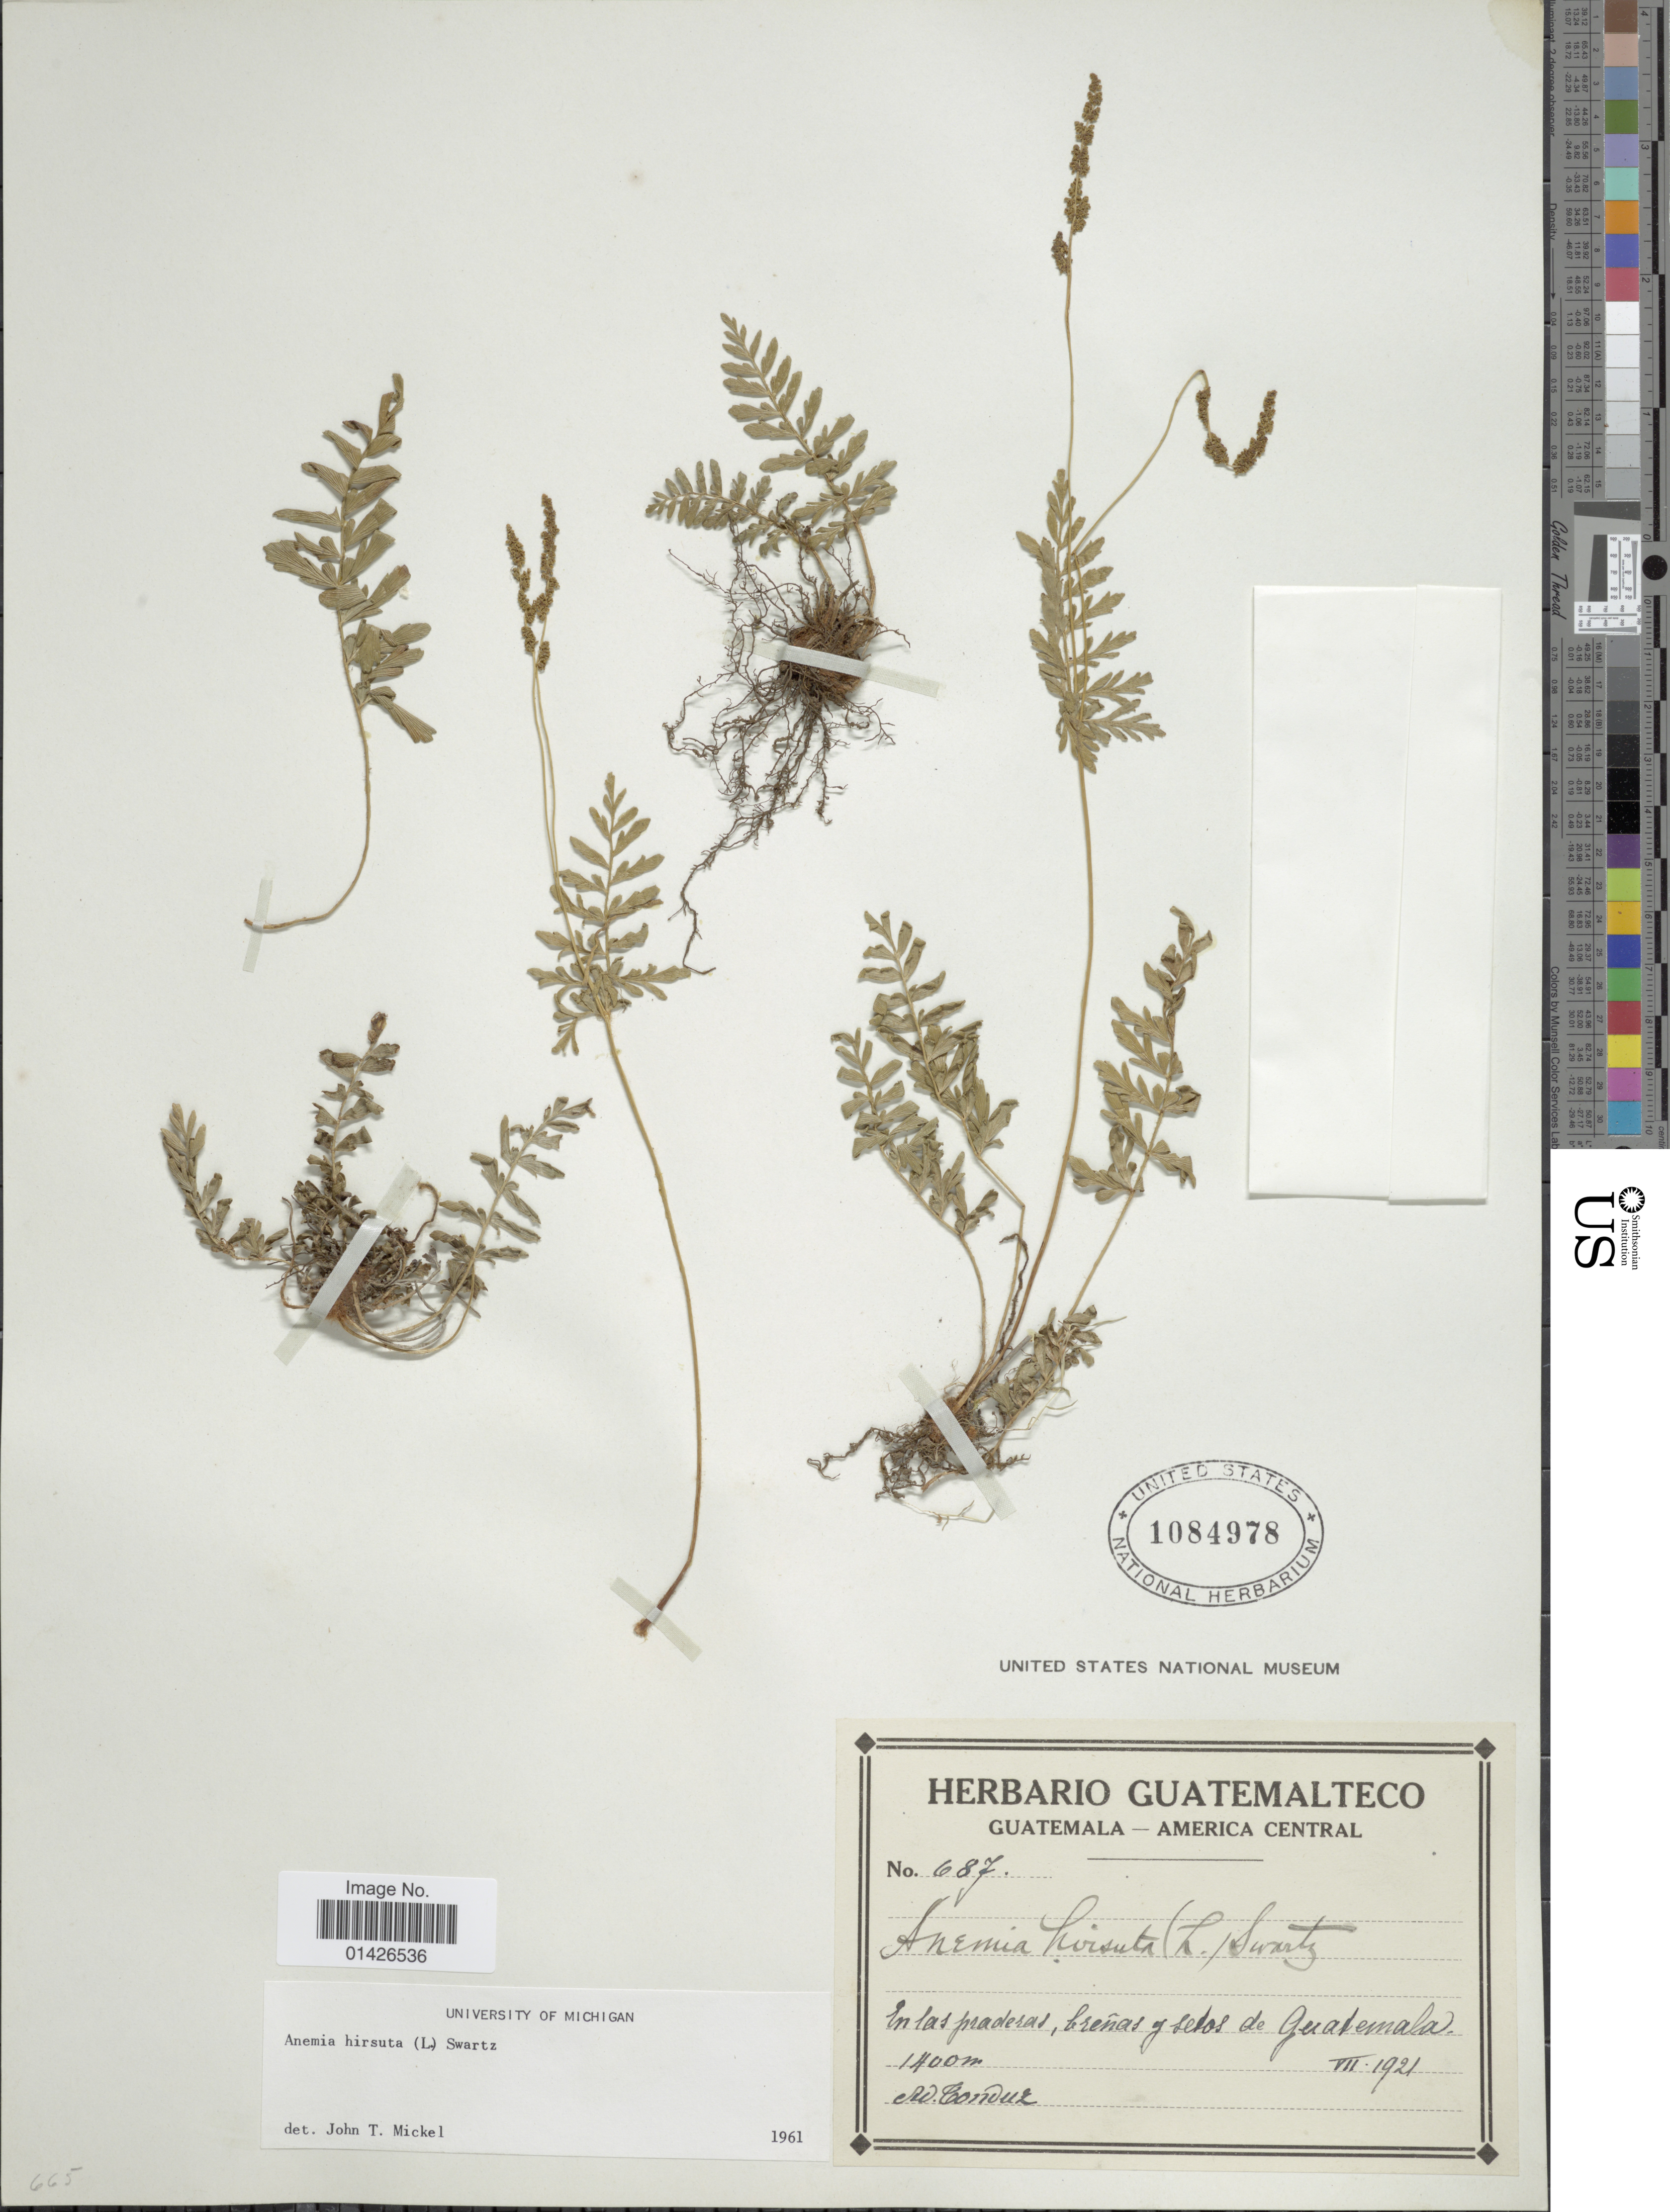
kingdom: Plantae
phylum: Tracheophyta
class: Polypodiopsida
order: Schizaeales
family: Anemiaceae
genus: Anemia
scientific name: Anemia hirsuta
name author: (L.) Sw.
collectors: A. Tonduz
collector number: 687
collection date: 1921-07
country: Guatemala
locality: En las praderas, breñas of Setos de Guatemala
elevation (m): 1400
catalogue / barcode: US 1084978